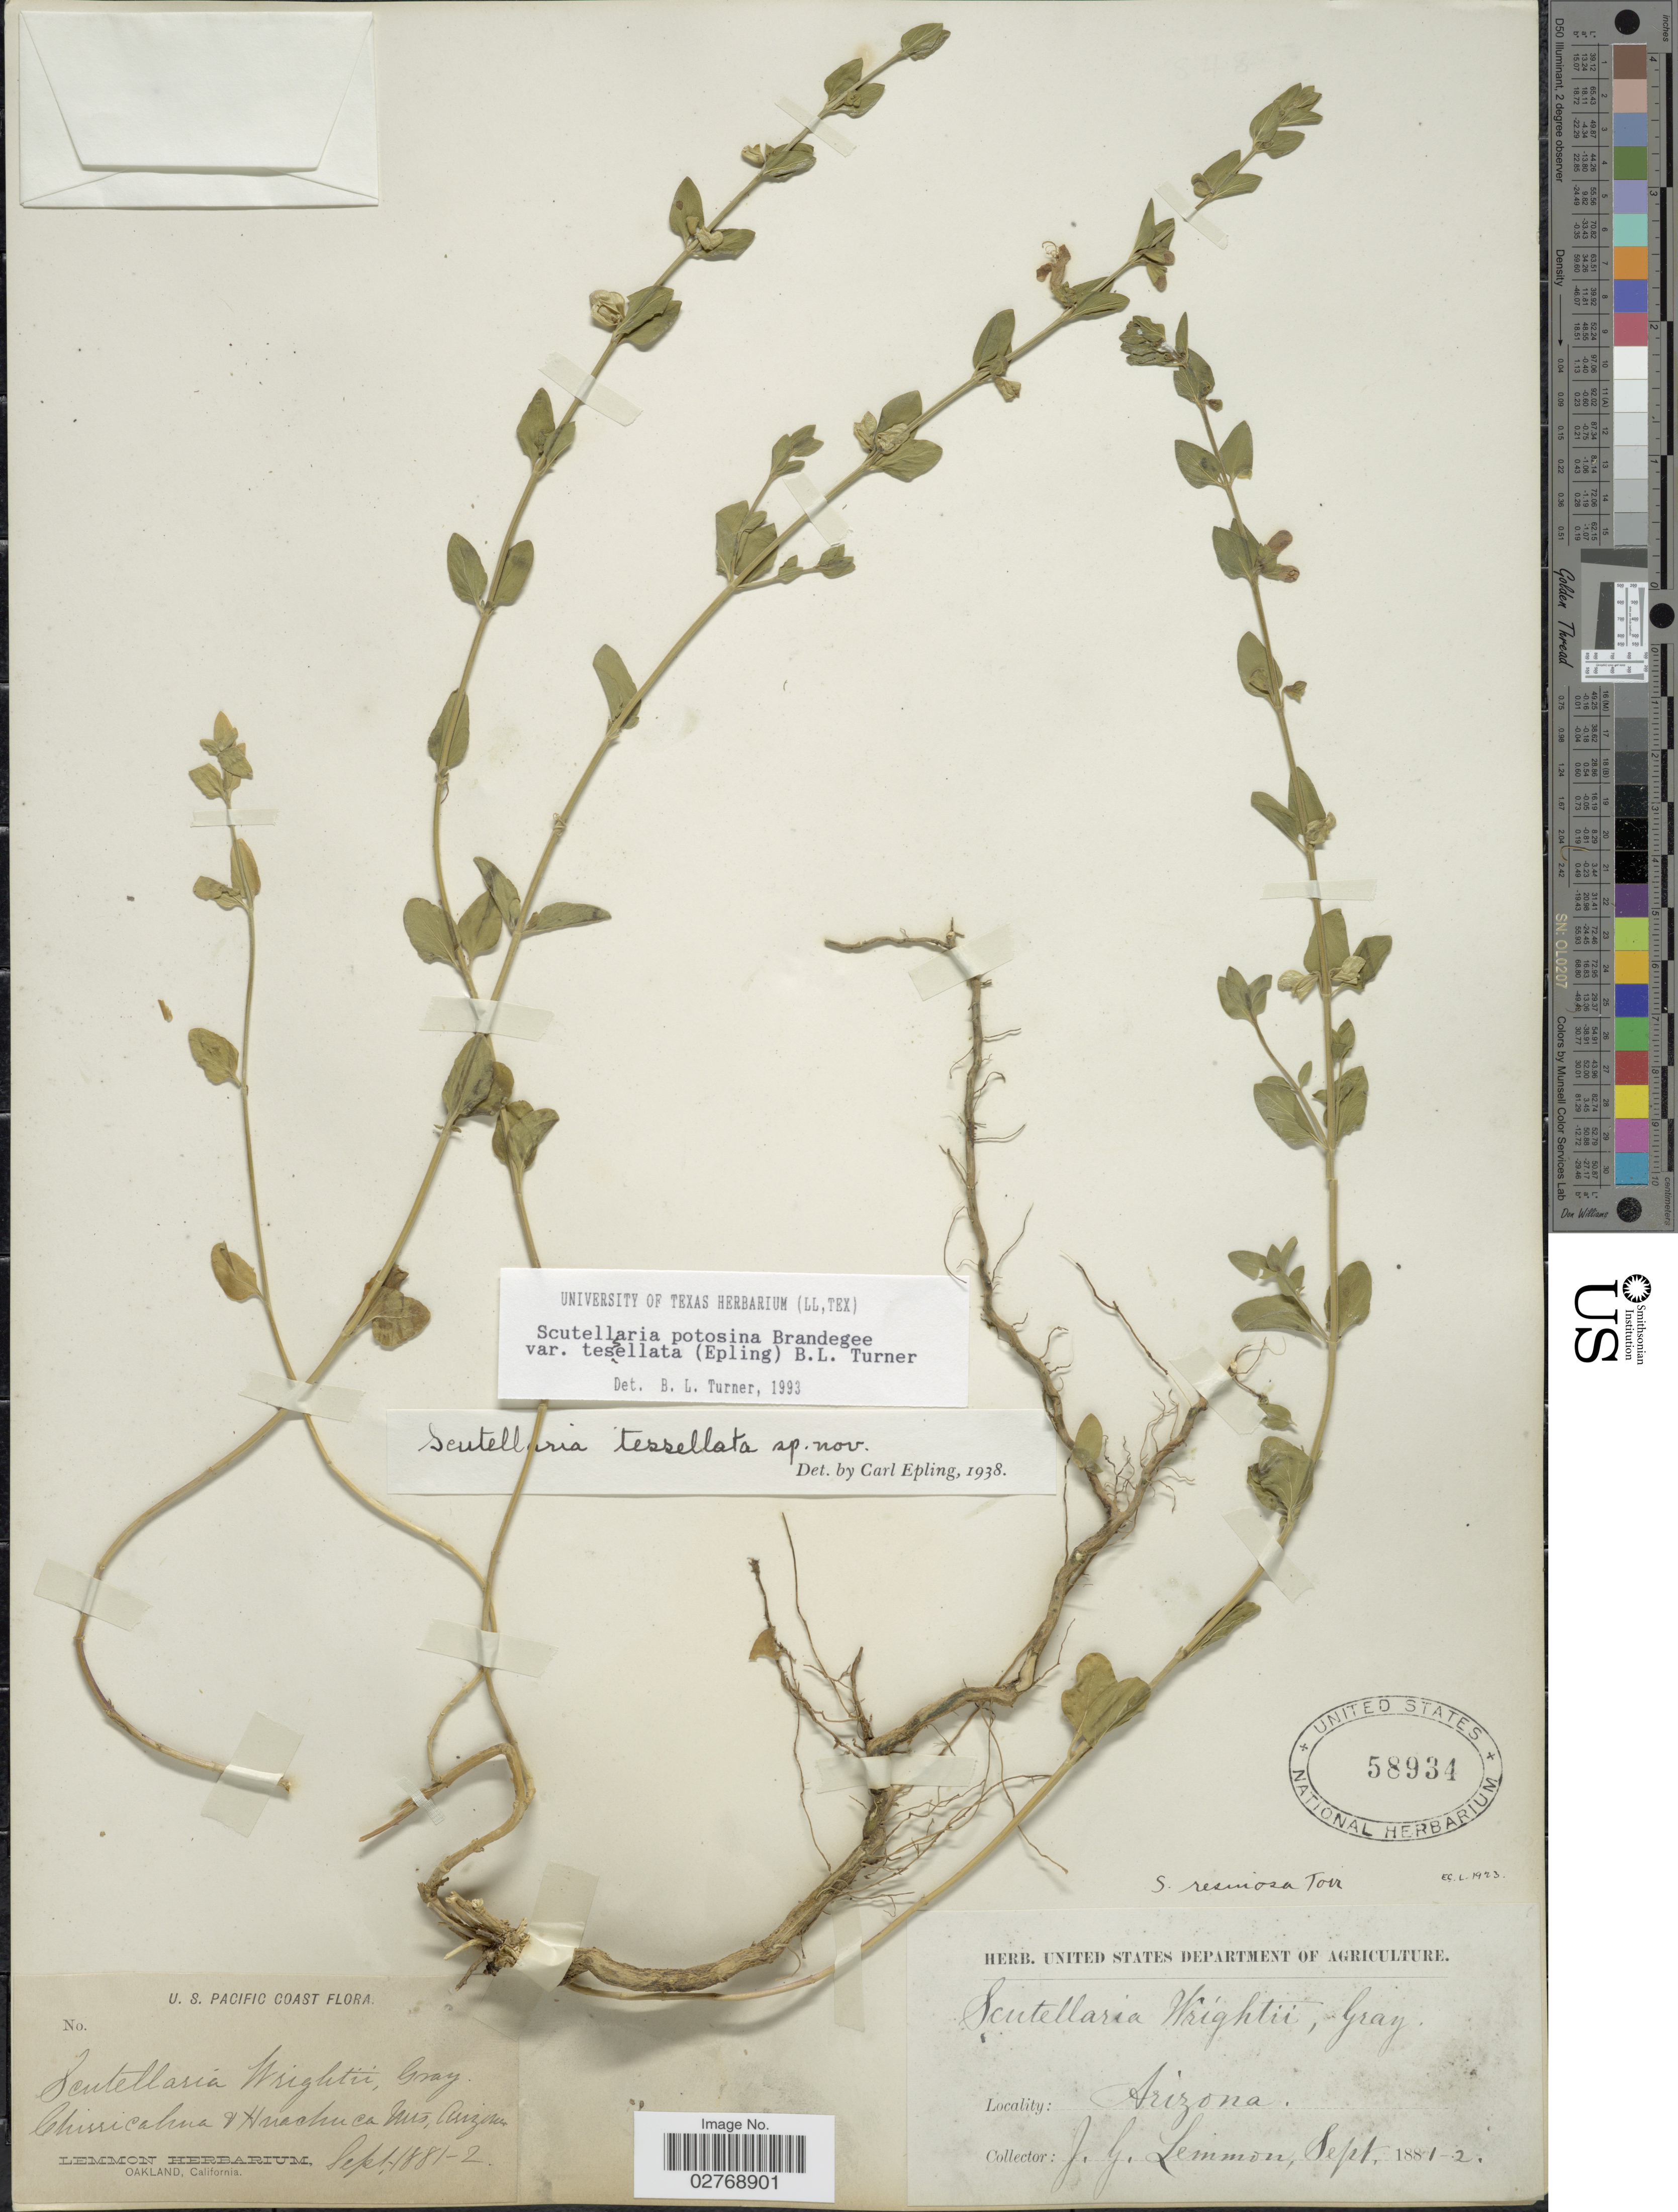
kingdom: Plantae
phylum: Tracheophyta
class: Magnoliopsida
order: Lamiales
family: Lamiaceae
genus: Scutellaria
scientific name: Scutellaria potosina var. tessellata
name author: Brandegee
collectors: J. Lemmon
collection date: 1881-09/1882-09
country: United States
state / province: Arizona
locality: U.S. Pacific Coast. Chirricahua & Huachuca Mts.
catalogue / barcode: US 58934